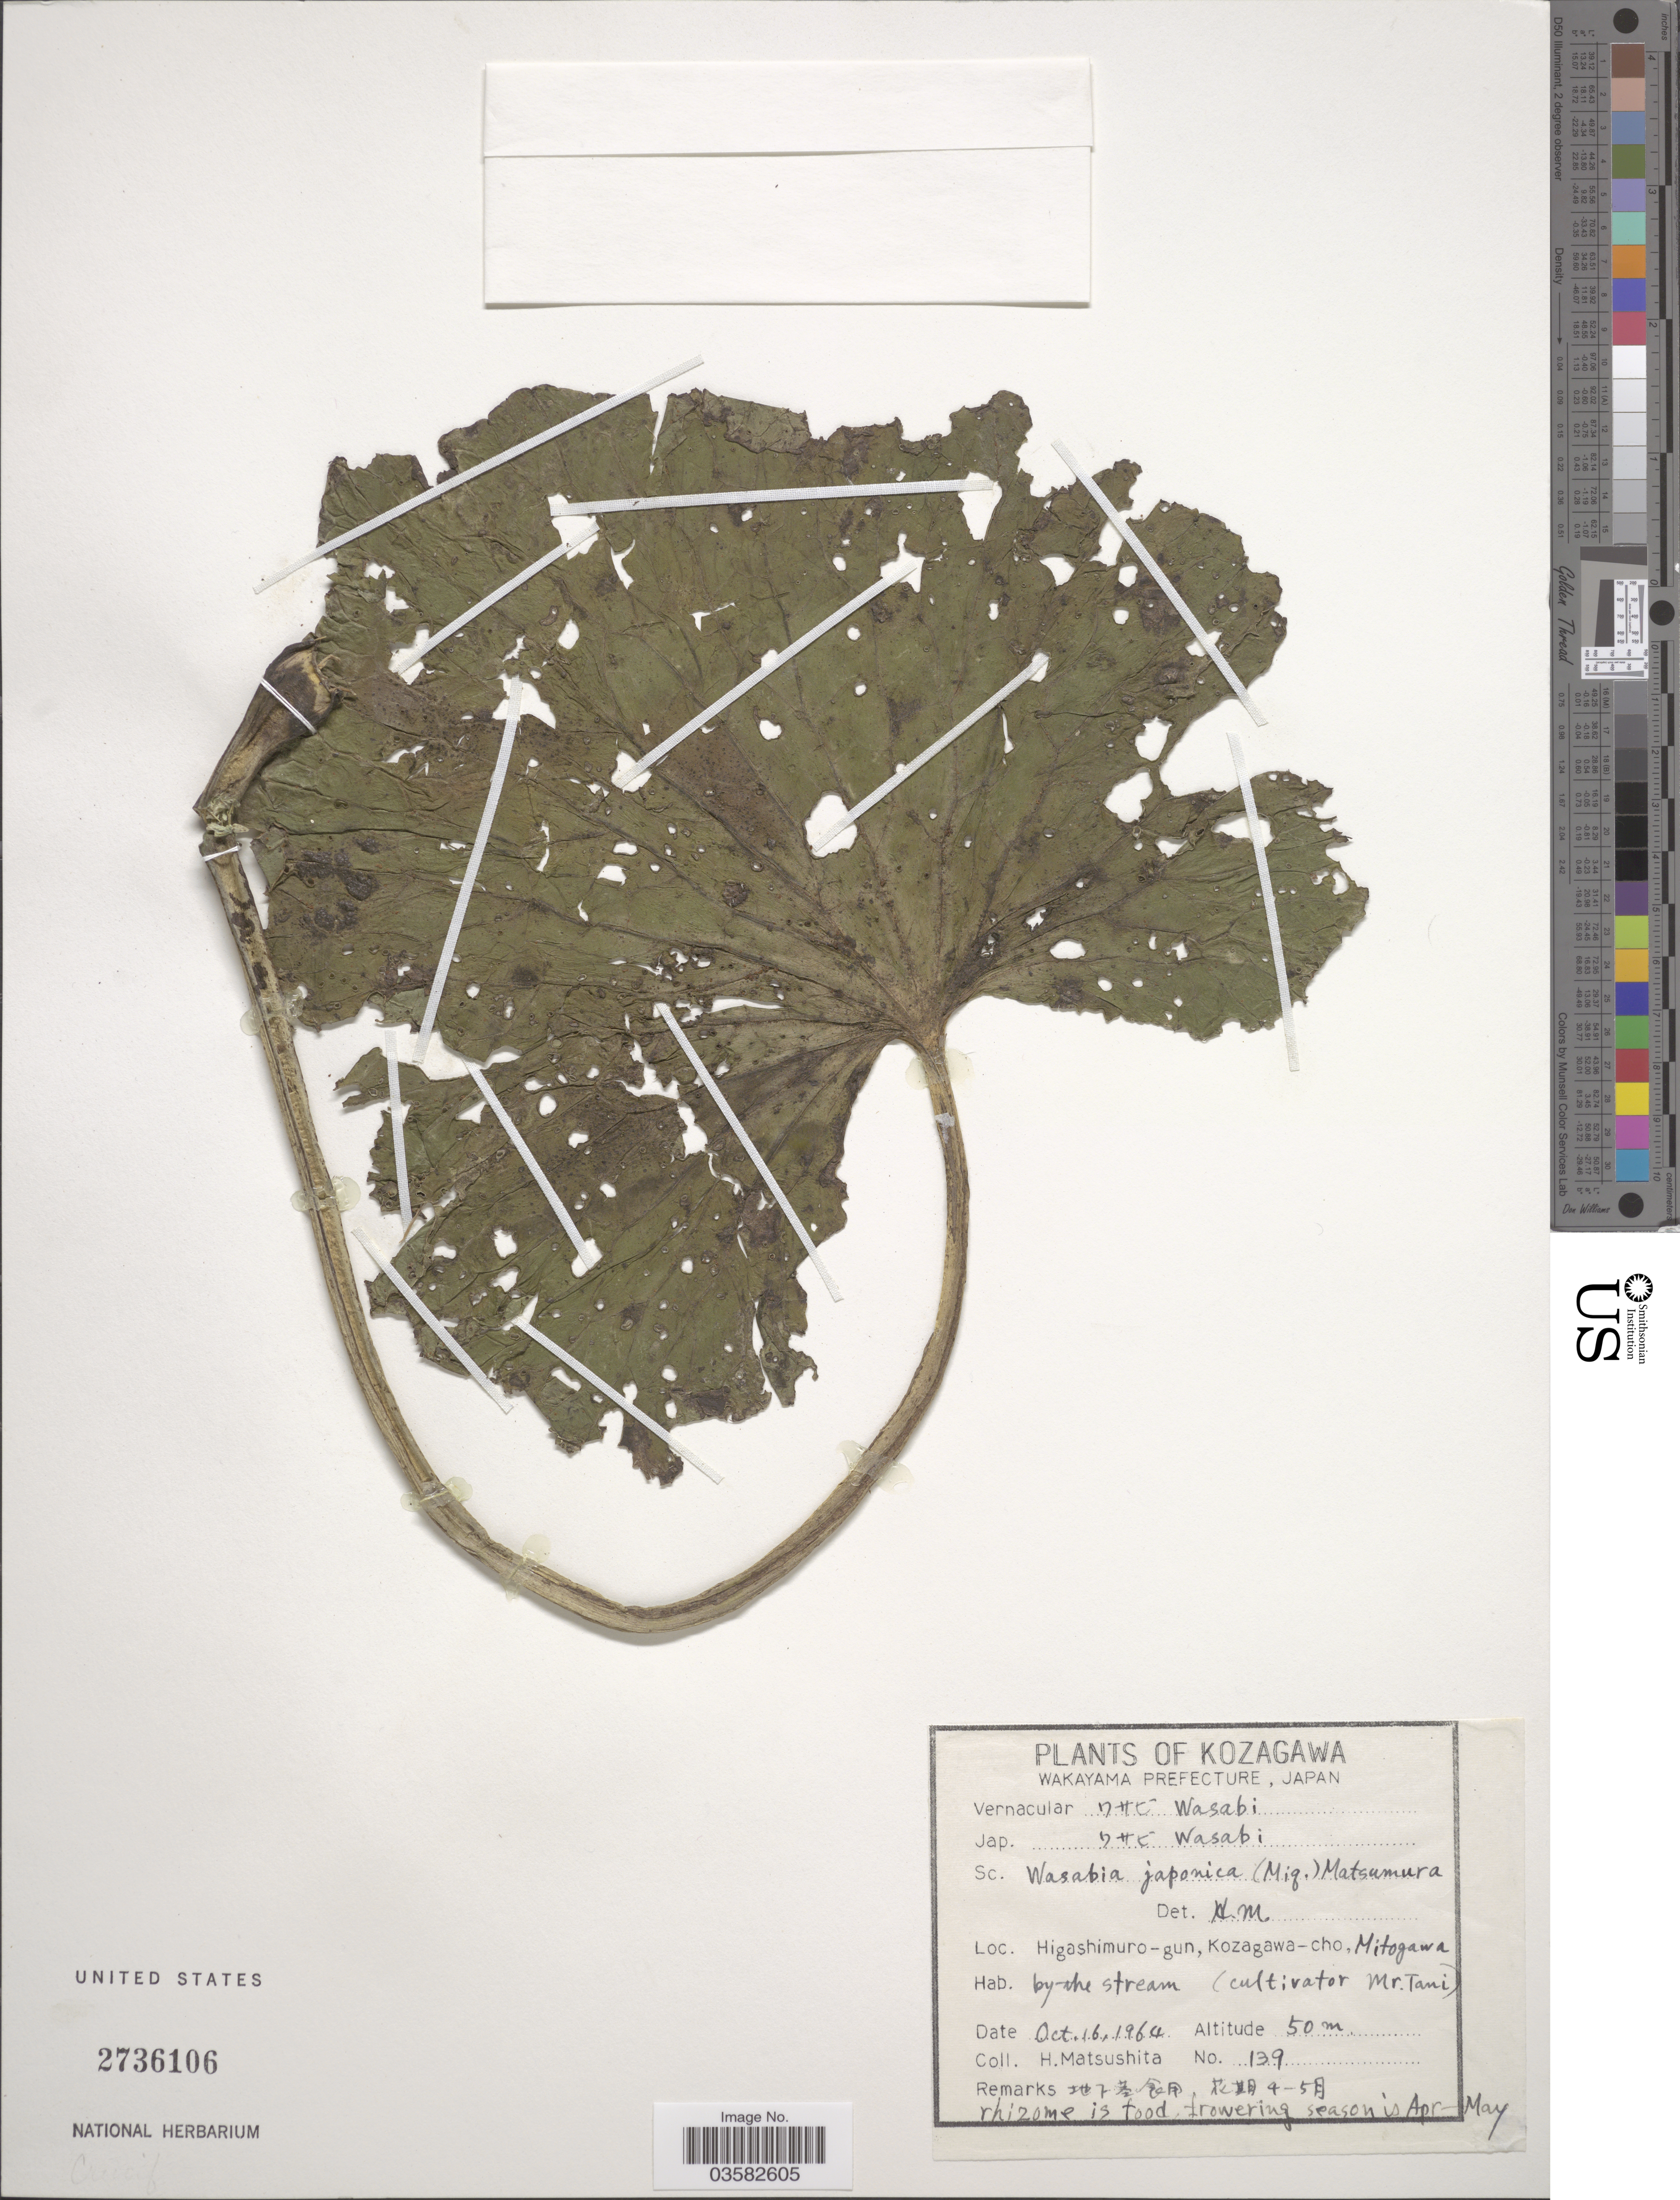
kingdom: Plantae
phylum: Tracheophyta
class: Magnoliopsida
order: Brassicales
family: Brassicaceae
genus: Eutrema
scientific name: Eutrema japonicum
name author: (Miq.) Koidz.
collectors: H. Matsushita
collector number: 139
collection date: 1964-10-16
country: Japan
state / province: Wakayama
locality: Kozagawa. Wakayama Prefecture. Higashimuro-gun, Kozagawa-cho, Mitogawa.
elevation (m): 50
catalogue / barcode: US 2736106